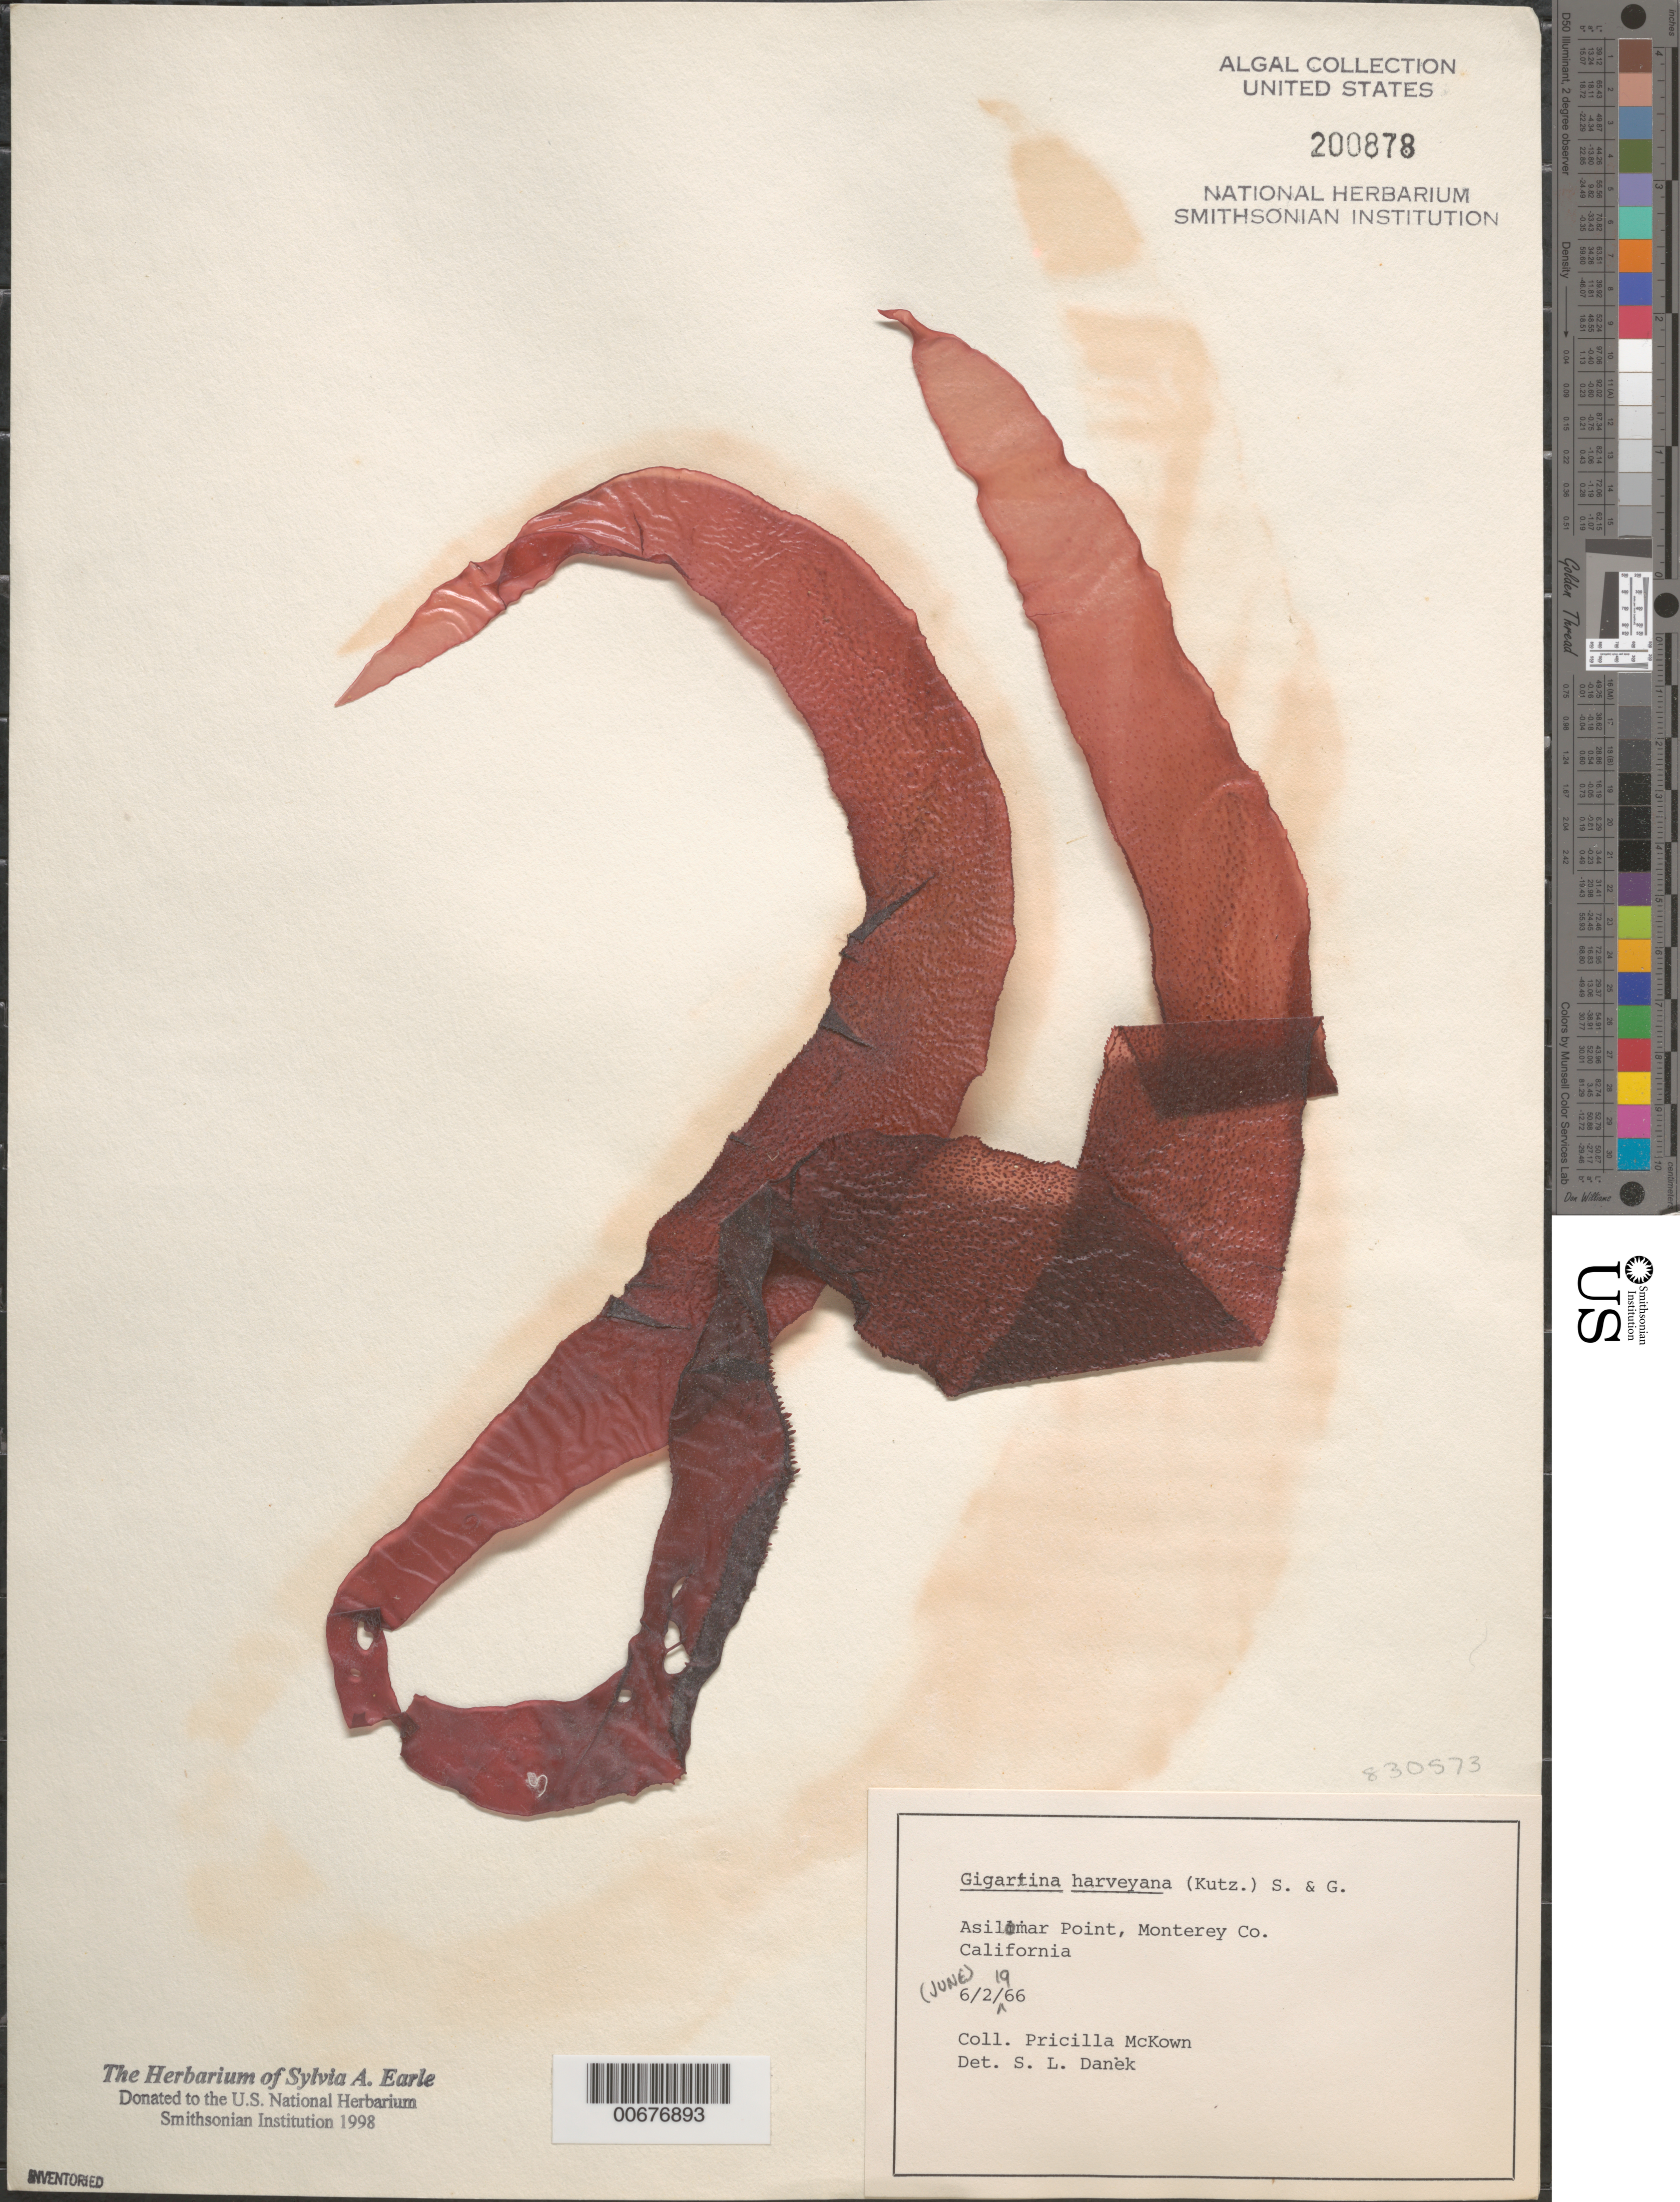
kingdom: Plantae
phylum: Rhodophyta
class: Florideophyceae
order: Gigartinales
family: Gigartinaceae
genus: Chondracanthus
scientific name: Chondracanthus harveyanus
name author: (Kütz.) Guiry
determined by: Algae name updating Project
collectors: P. McKown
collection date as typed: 02 Jun 1966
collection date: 1966-06-02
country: United States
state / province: California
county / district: Monterey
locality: Asilomar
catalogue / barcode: US 200878